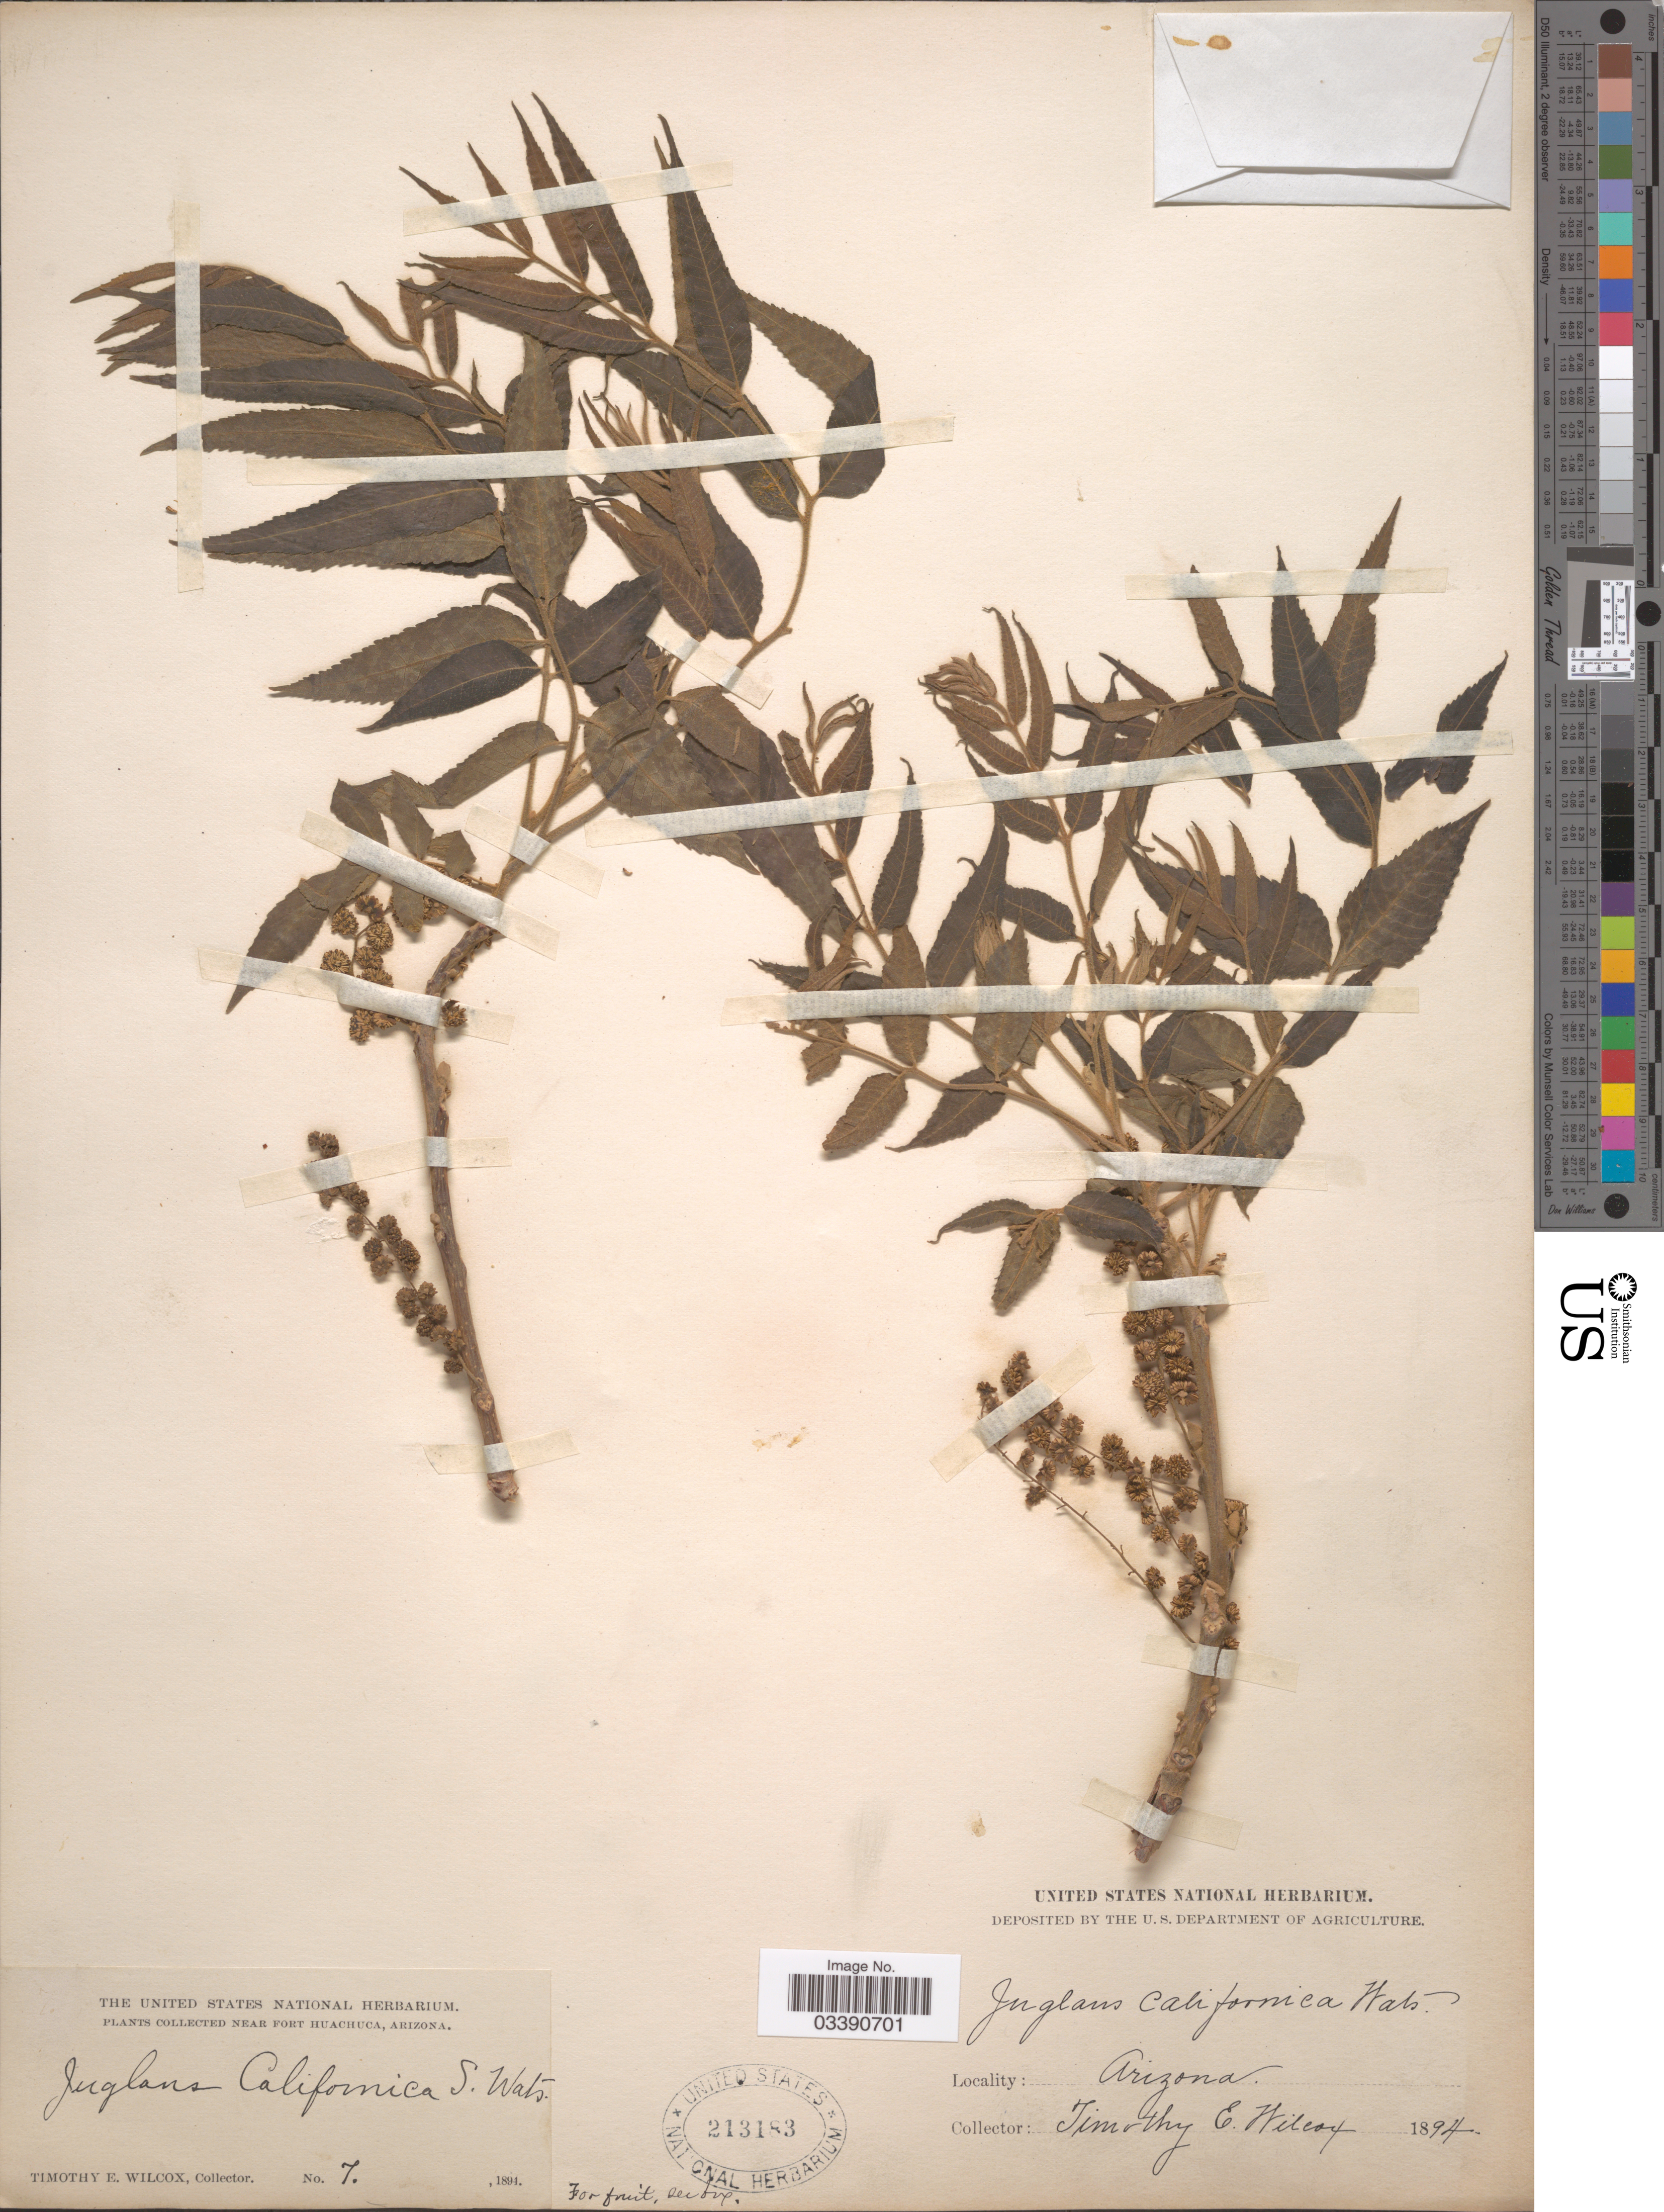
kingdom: Plantae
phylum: Tracheophyta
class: Magnoliopsida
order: Fagales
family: Juglandaceae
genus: Juglans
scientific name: Juglans microcarpa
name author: Berland. in Berland. & Chovell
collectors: T. E. Wilcox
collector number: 7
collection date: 1894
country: United States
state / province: Arizona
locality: Near Fort Huachuca.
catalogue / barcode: US 213183